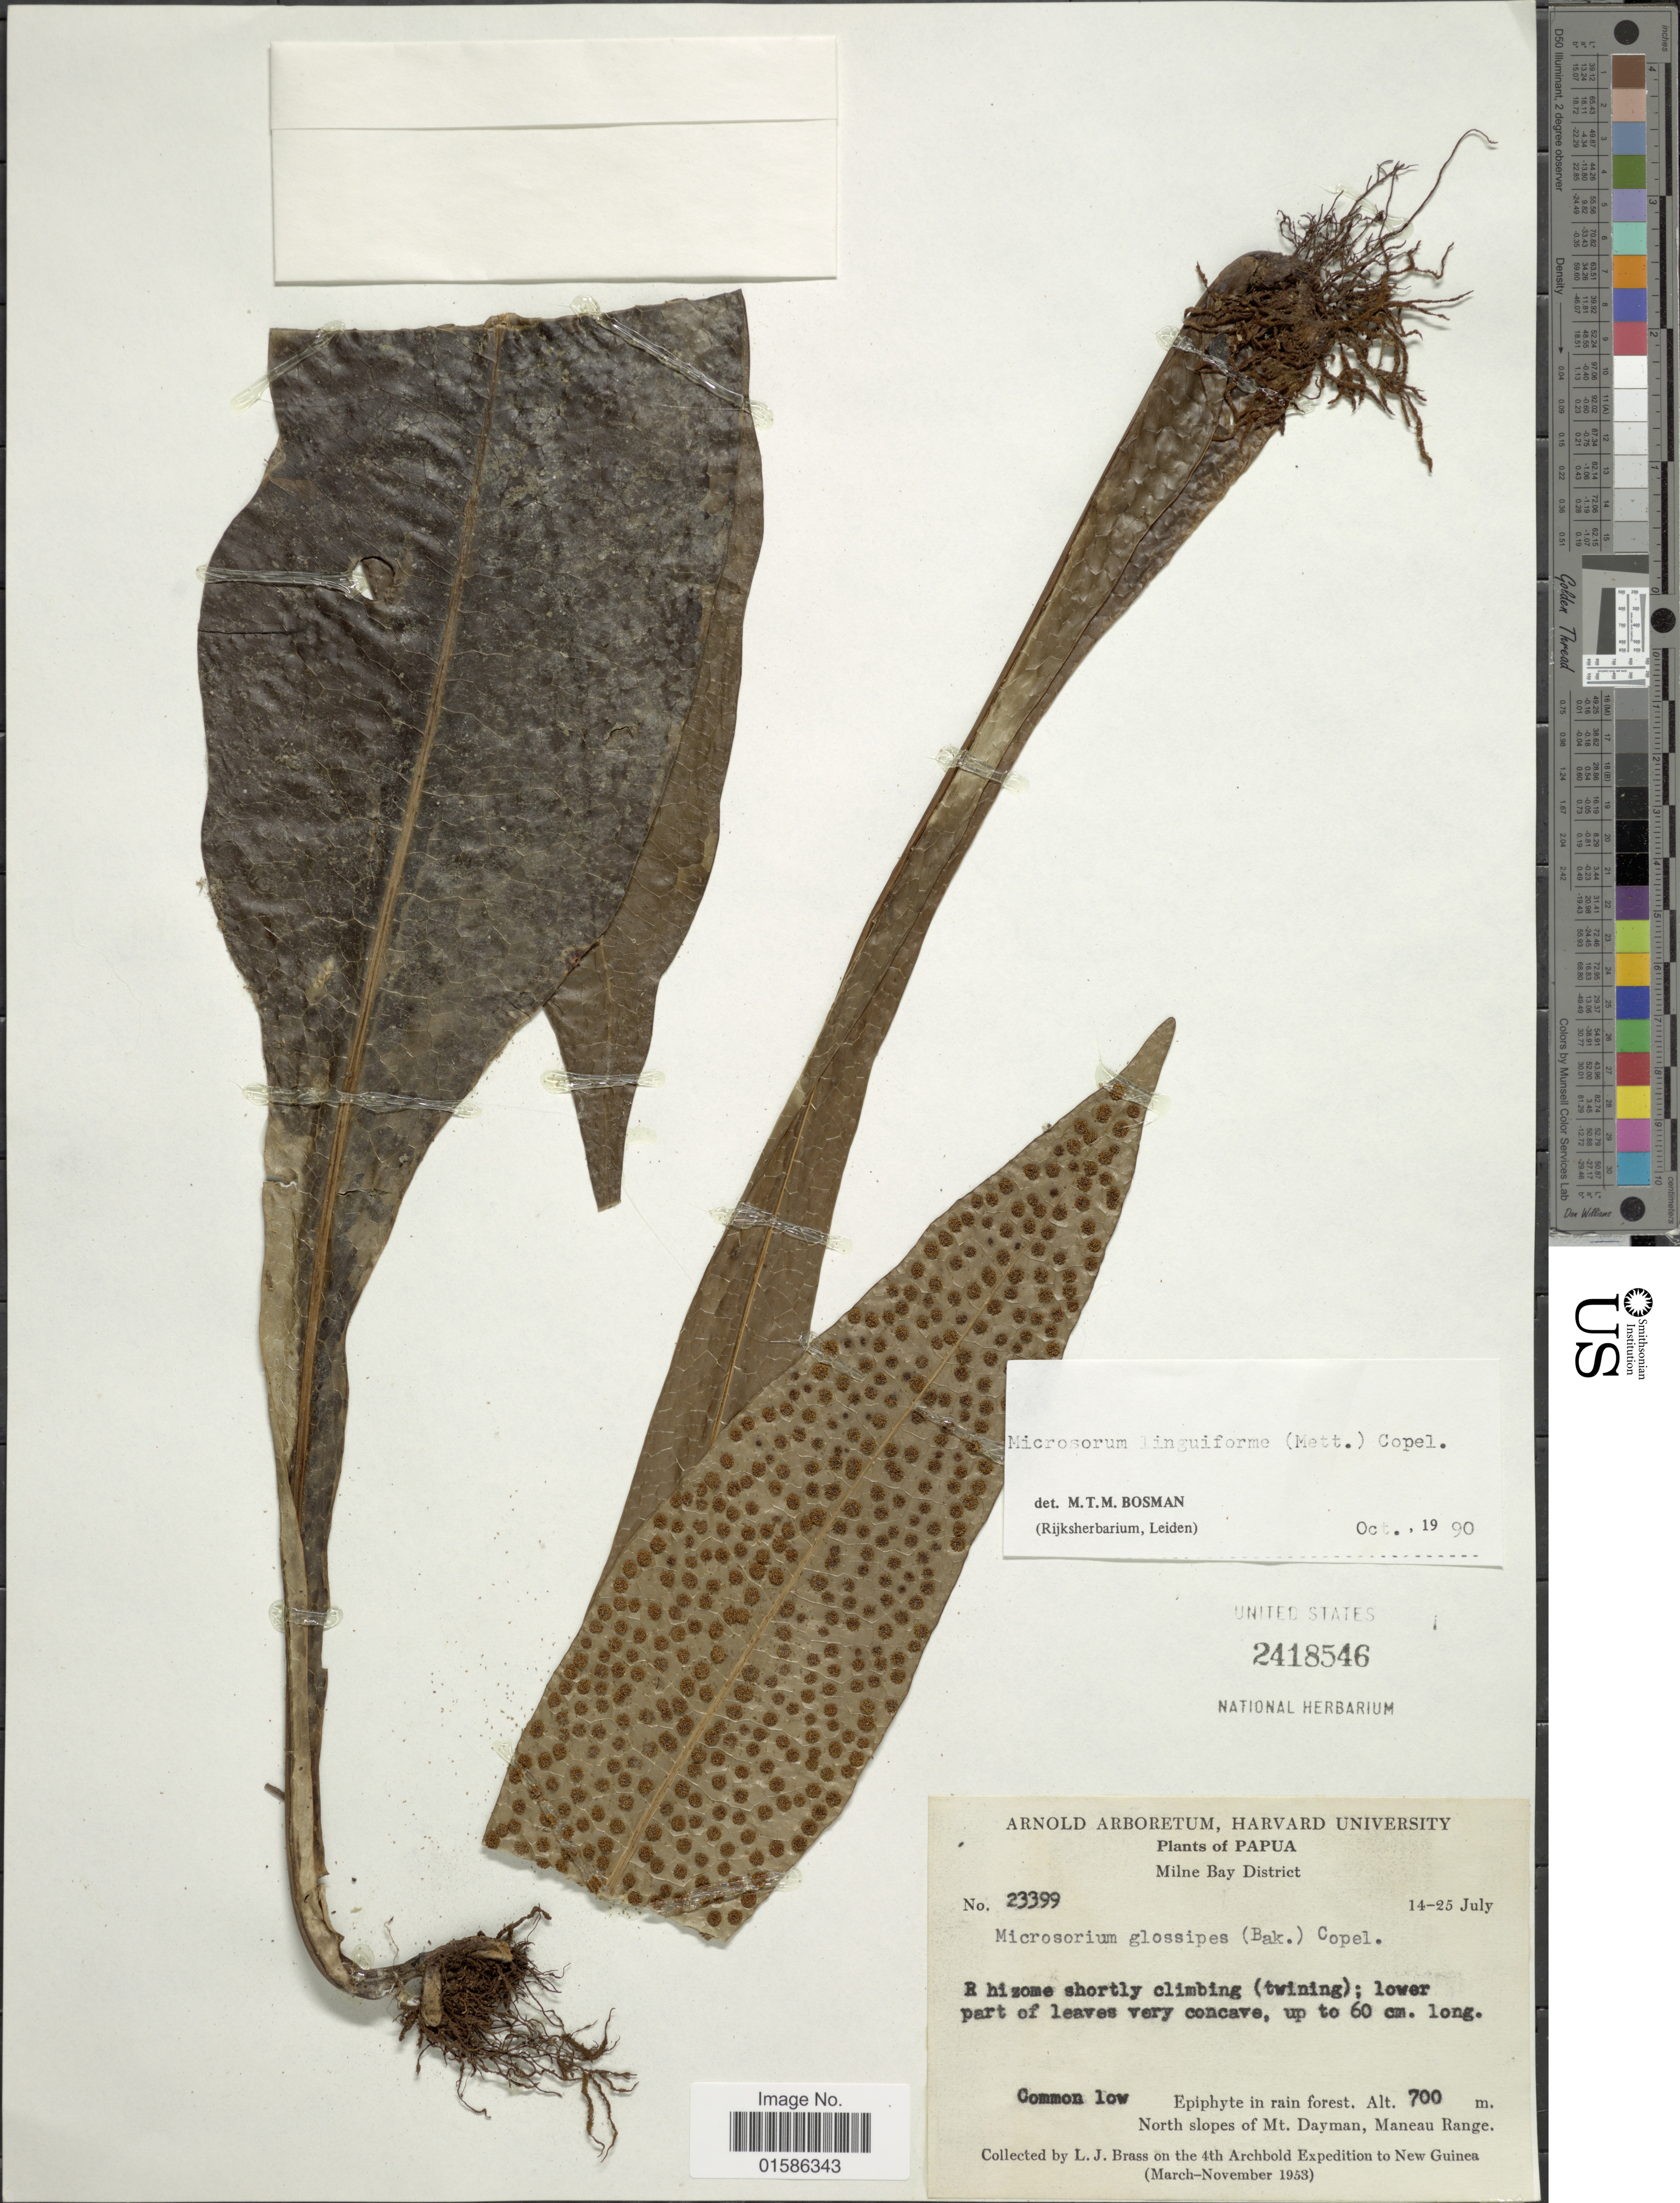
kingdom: Plantae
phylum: Tracheophyta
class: Polypodiopsida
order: Polypodiales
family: Polypodiaceae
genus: Microsorum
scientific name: Microsorum linguiforme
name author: (Mett.) Copel.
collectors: L. J. Brass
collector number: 23399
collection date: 1953-07-14/1953-07-25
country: Papua New Guinea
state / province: Milne Bay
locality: Milne Bay District, North slopes of Mt Dayman, Maneau Range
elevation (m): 700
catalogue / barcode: US 2418546